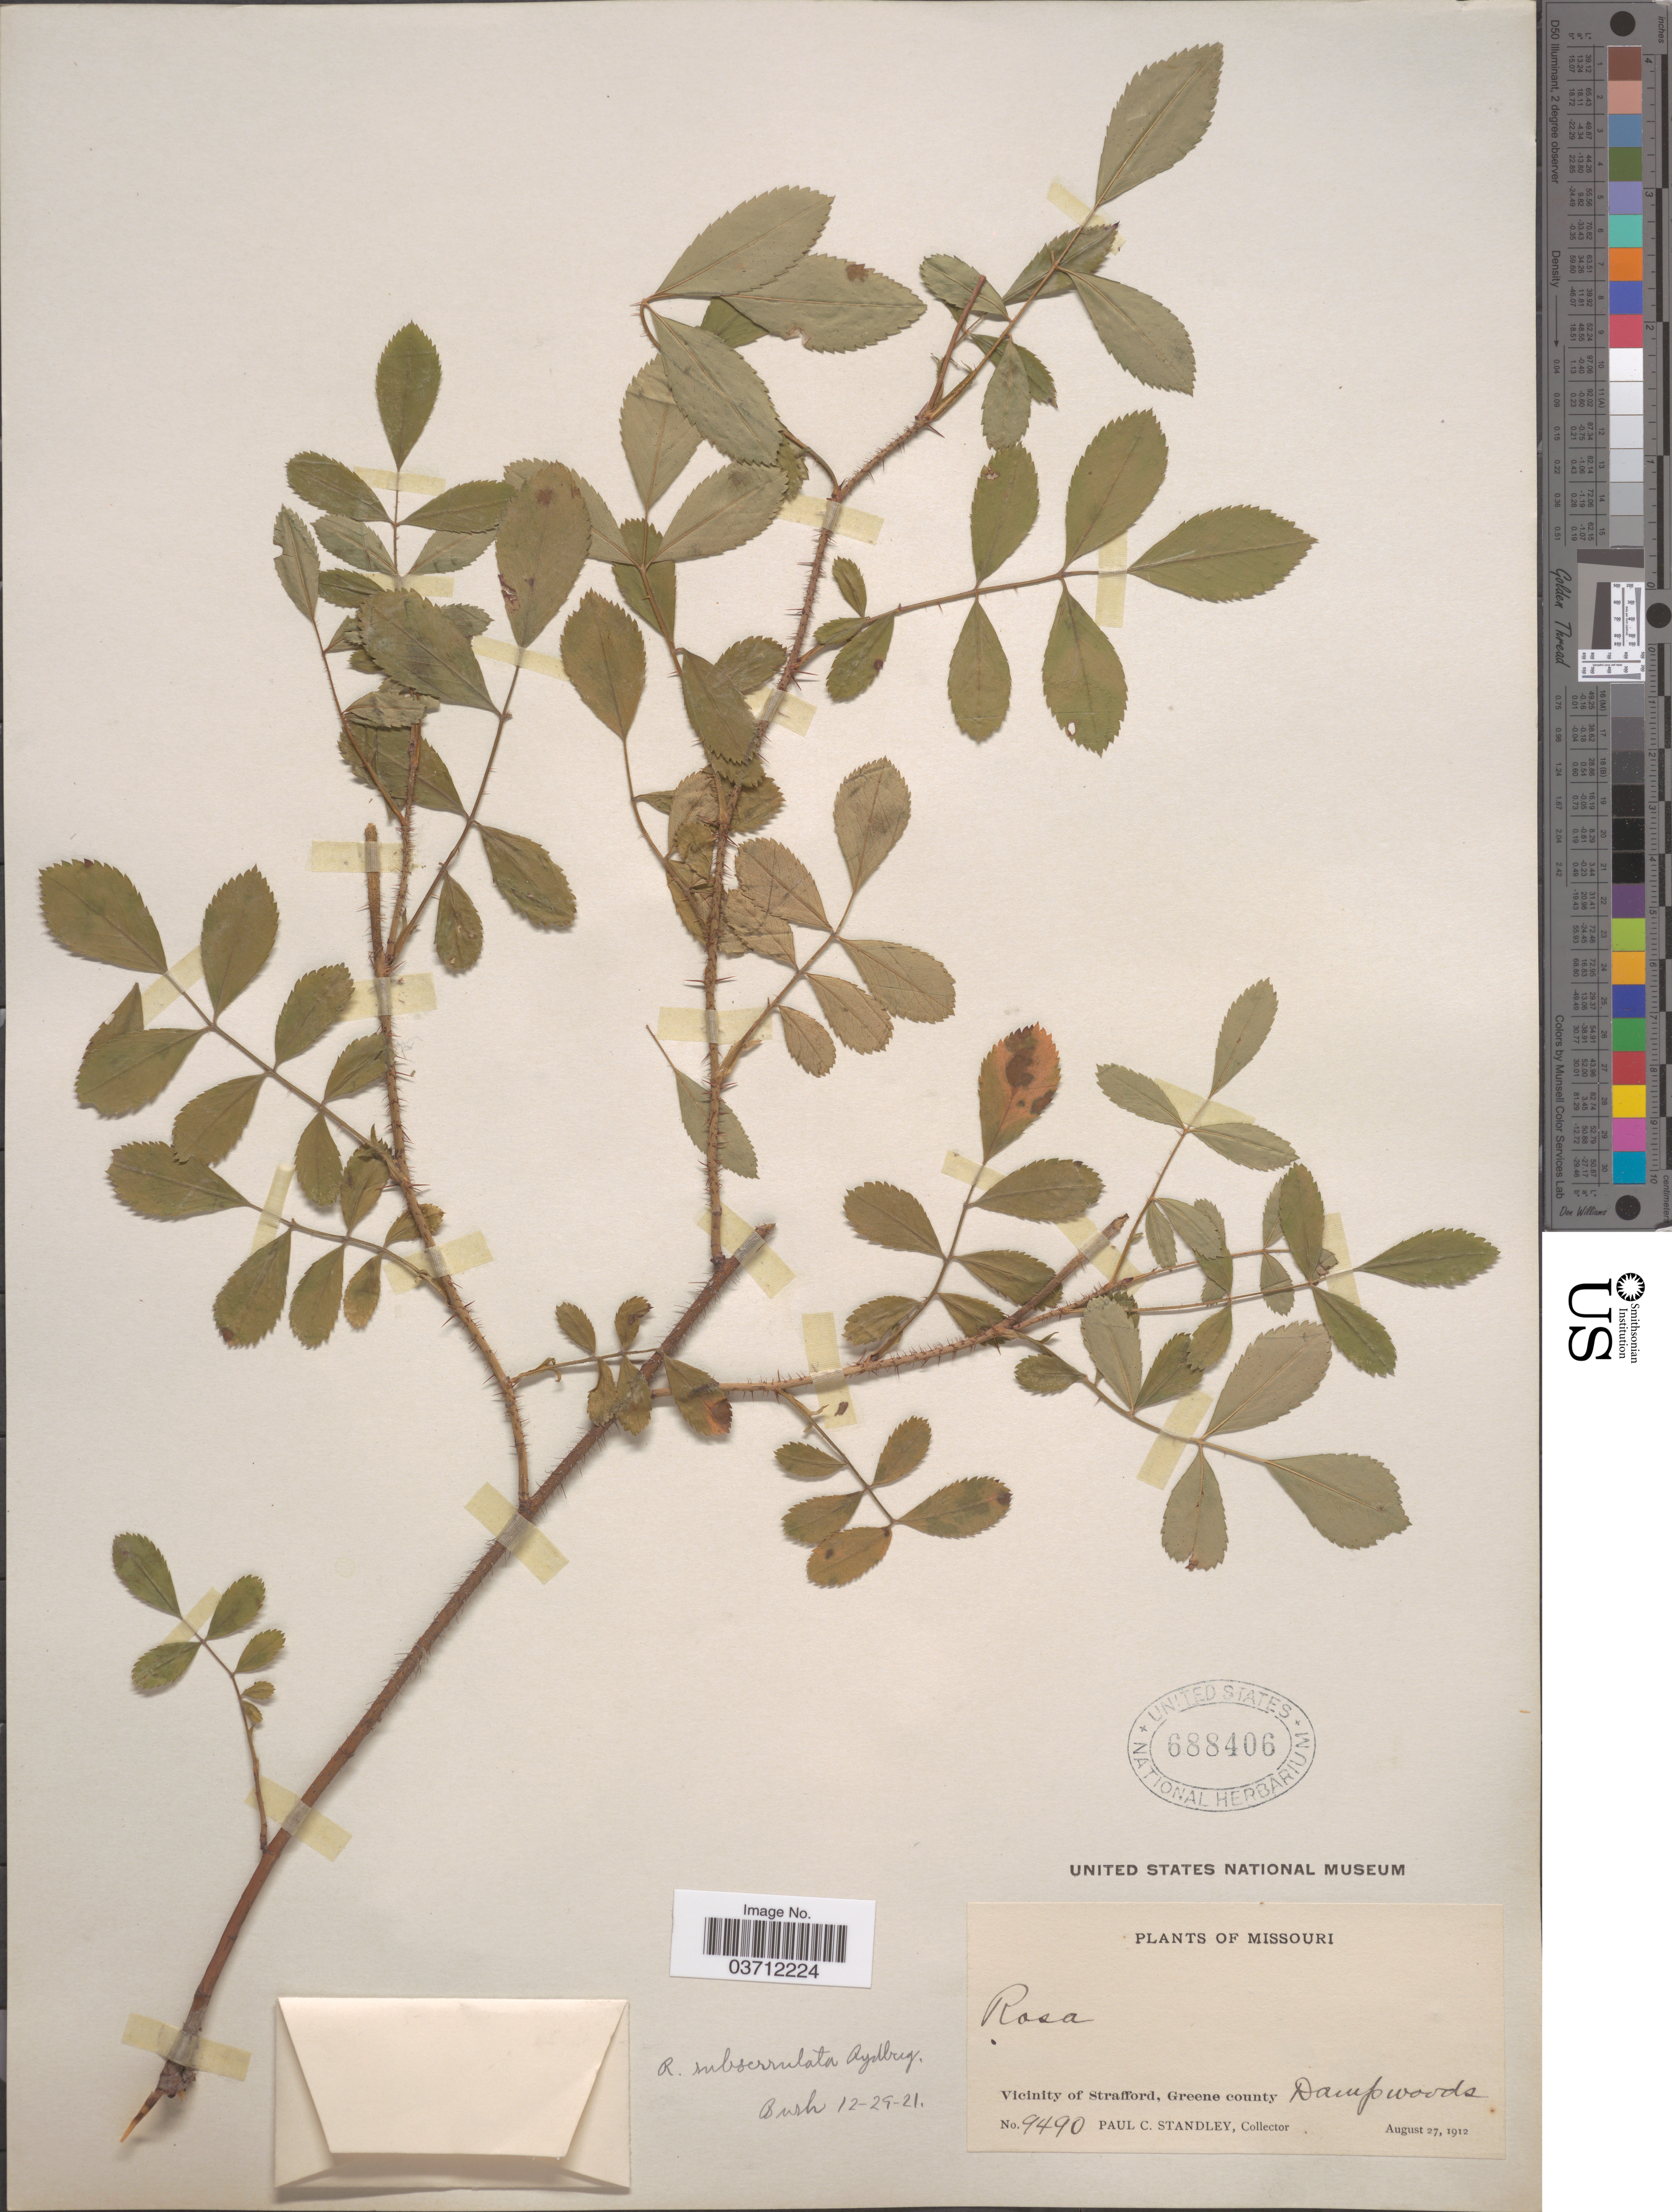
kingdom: Plantae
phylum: Tracheophyta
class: Magnoliopsida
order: Rosales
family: Rosaceae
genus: Rosa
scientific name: Rosa subserrulata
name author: Rydb.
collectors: P. C. Standley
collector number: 9490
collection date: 1912-08-27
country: United States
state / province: Missouri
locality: Vicinity of Strafford, Greene county.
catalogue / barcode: US 688406